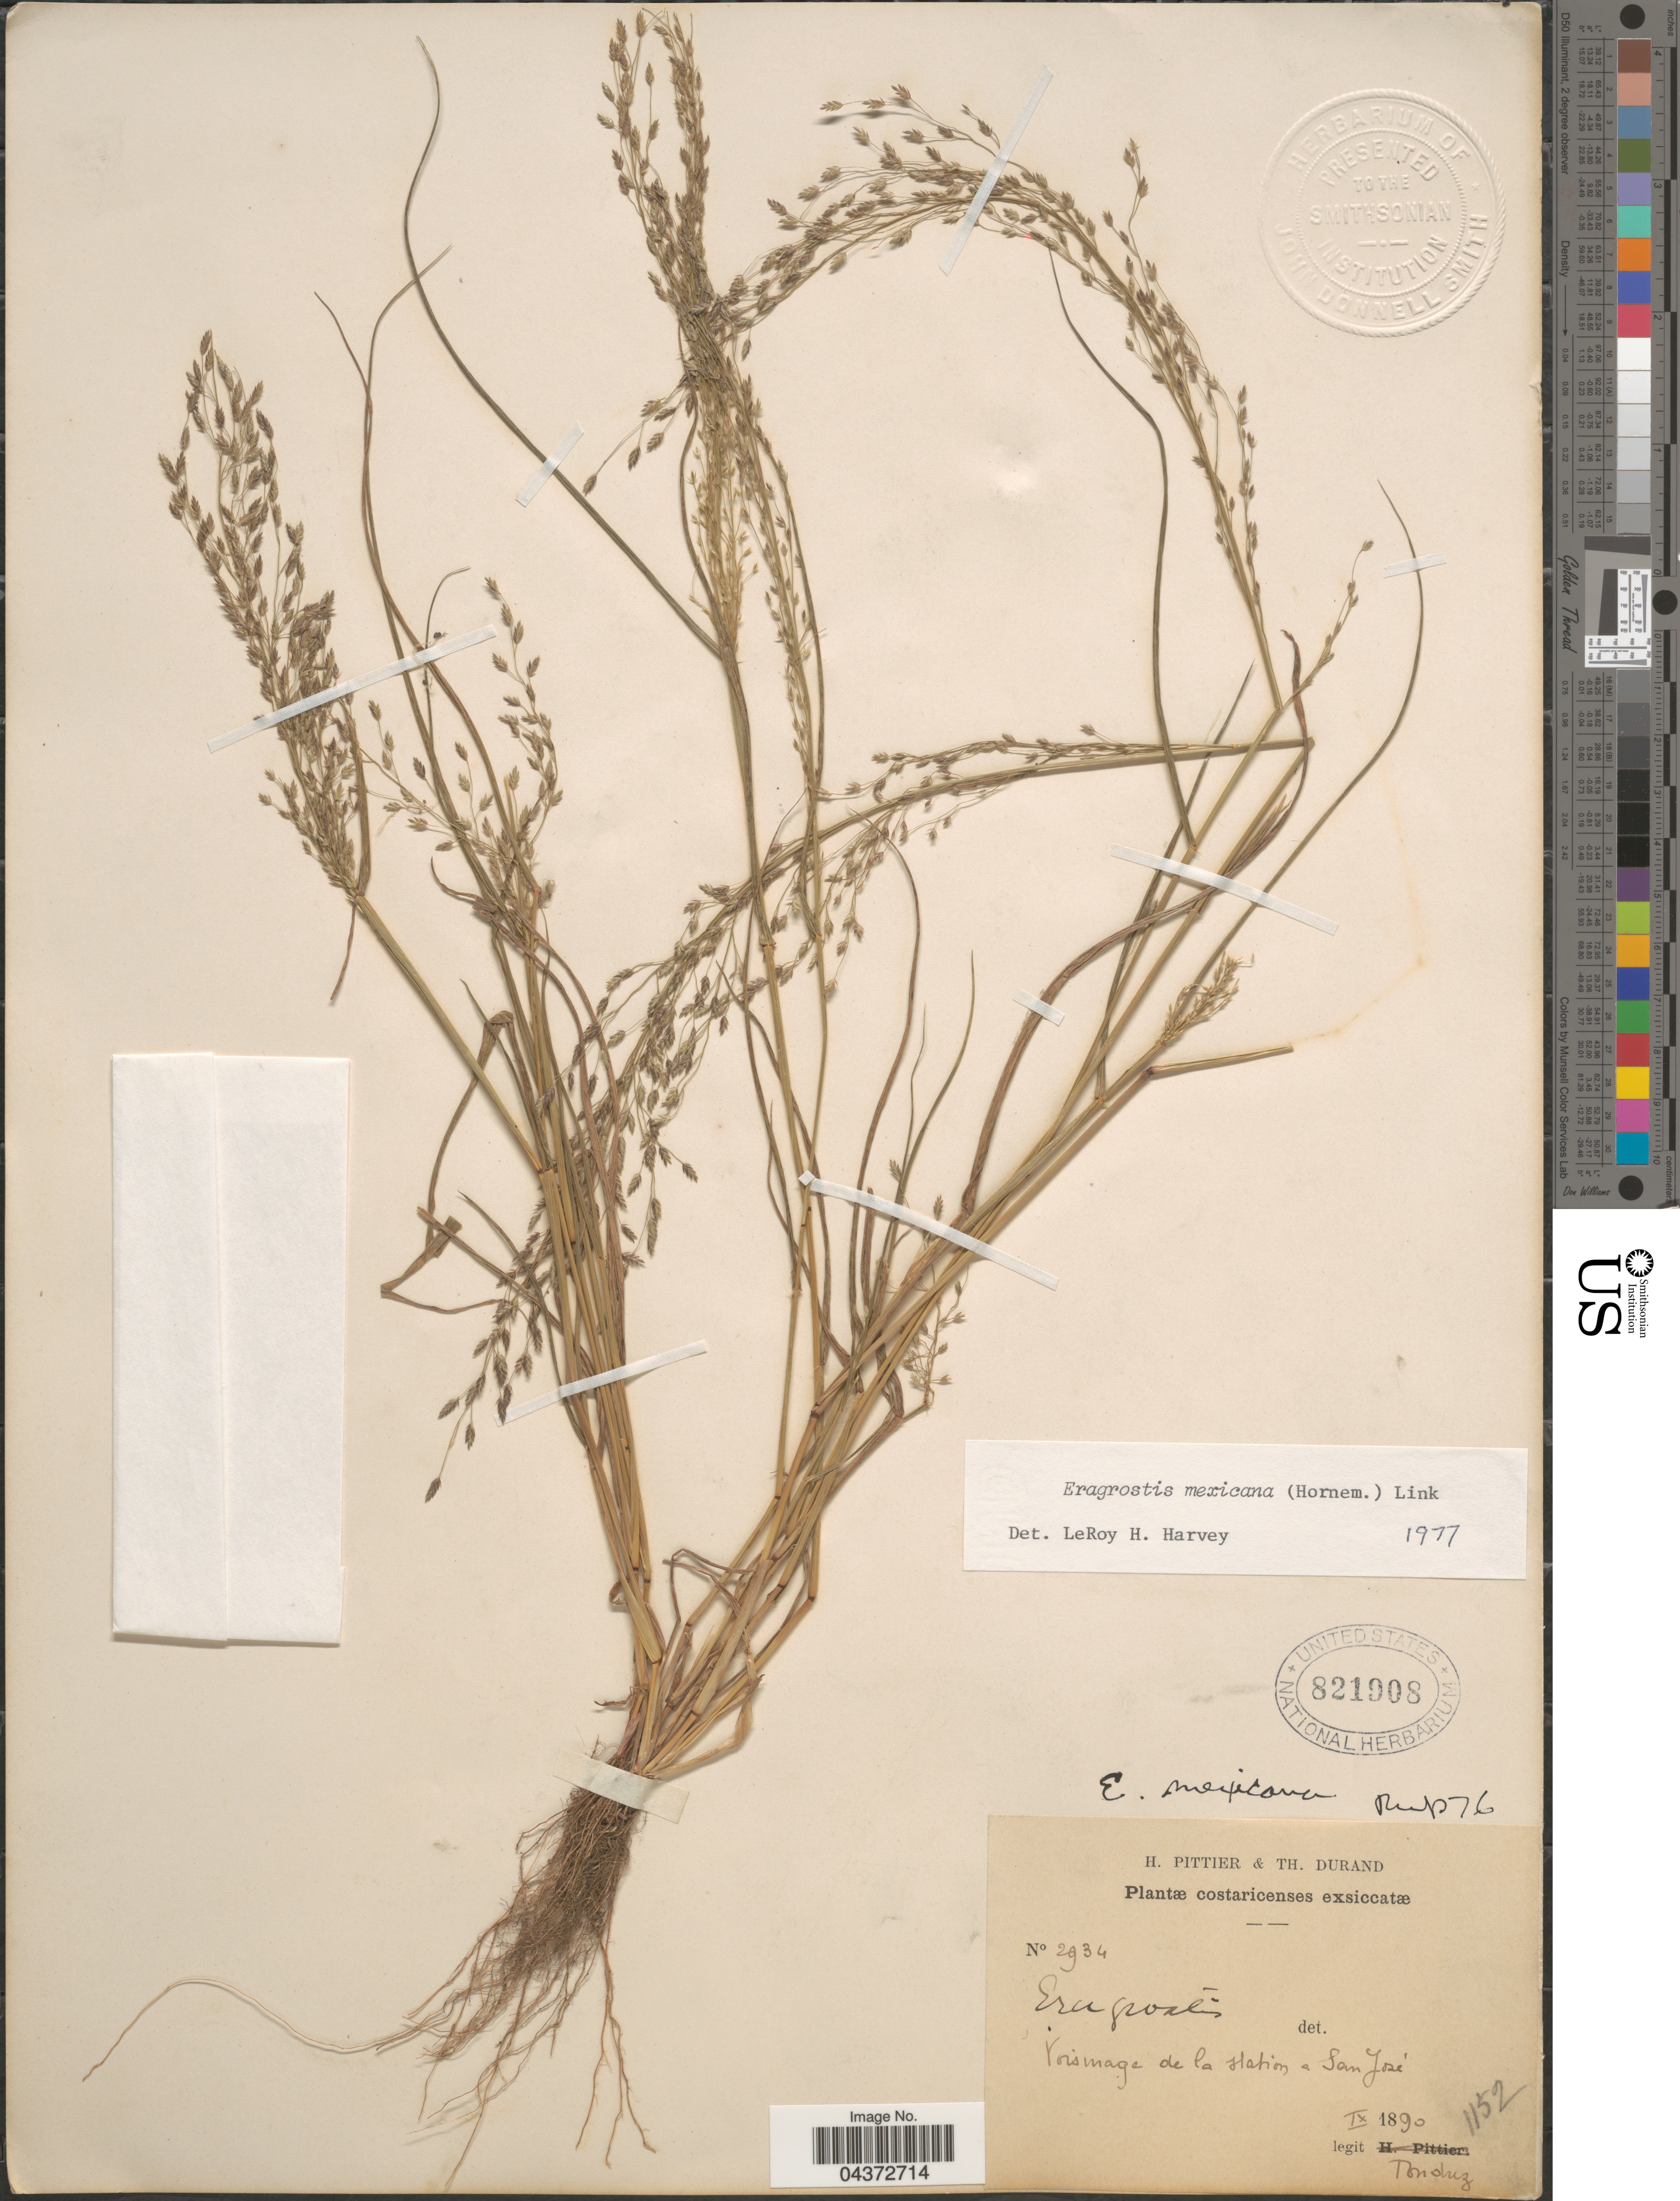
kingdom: Plantae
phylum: Tracheophyta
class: Liliopsida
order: Poales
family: Poaceae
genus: Eragrostis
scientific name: Eragrostis mexicana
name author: (Hornem.) Link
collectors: Tonduz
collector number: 2934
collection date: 1890-09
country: Costa Rica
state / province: San José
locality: Voisinage de la station a San José.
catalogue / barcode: US 821908